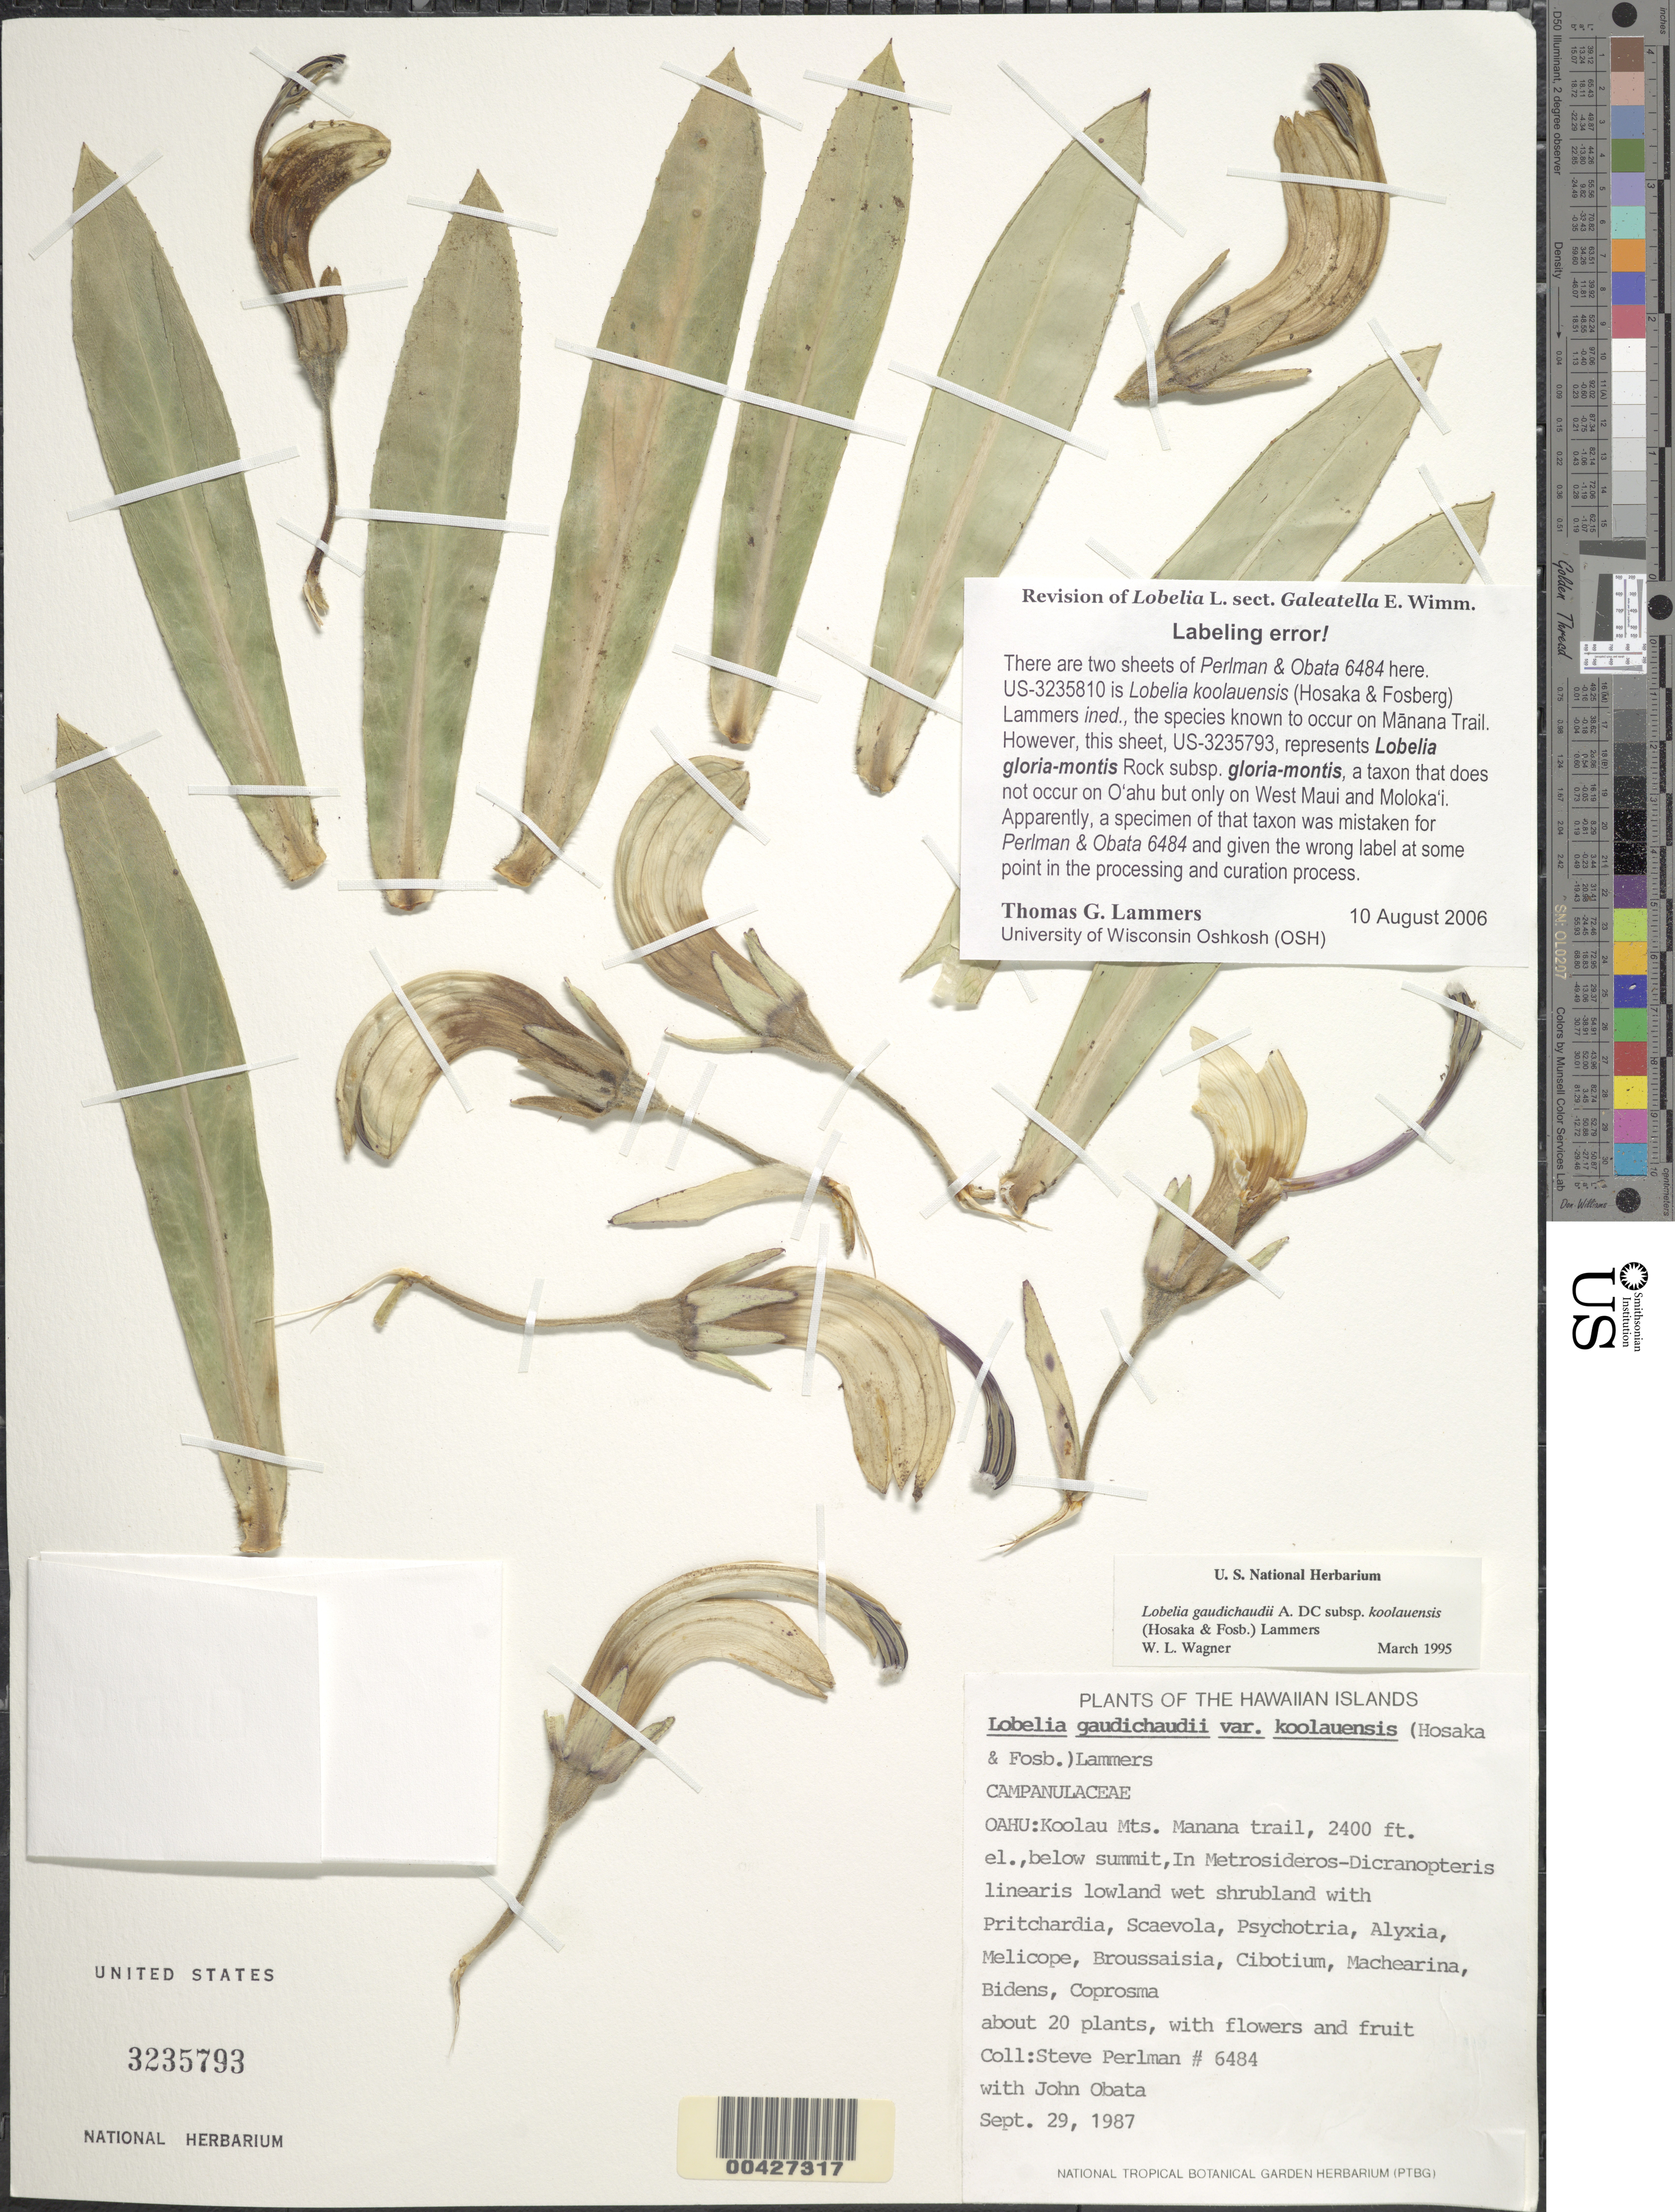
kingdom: Plantae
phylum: Tracheophyta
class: Magnoliopsida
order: Asterales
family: Campanulaceae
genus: Lobelia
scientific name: Lobelia gloria-montis subsp. gloria-montis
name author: Rock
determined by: Lammers, T. G.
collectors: S. P. Perlman & J. Obata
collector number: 6484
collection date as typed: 29 Sep 1987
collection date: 1987-09-29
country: United States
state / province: Hawaii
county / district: Honolulu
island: Oahu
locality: Koolau Mountains. Manana trail, below summit.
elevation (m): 732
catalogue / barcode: US 3235793